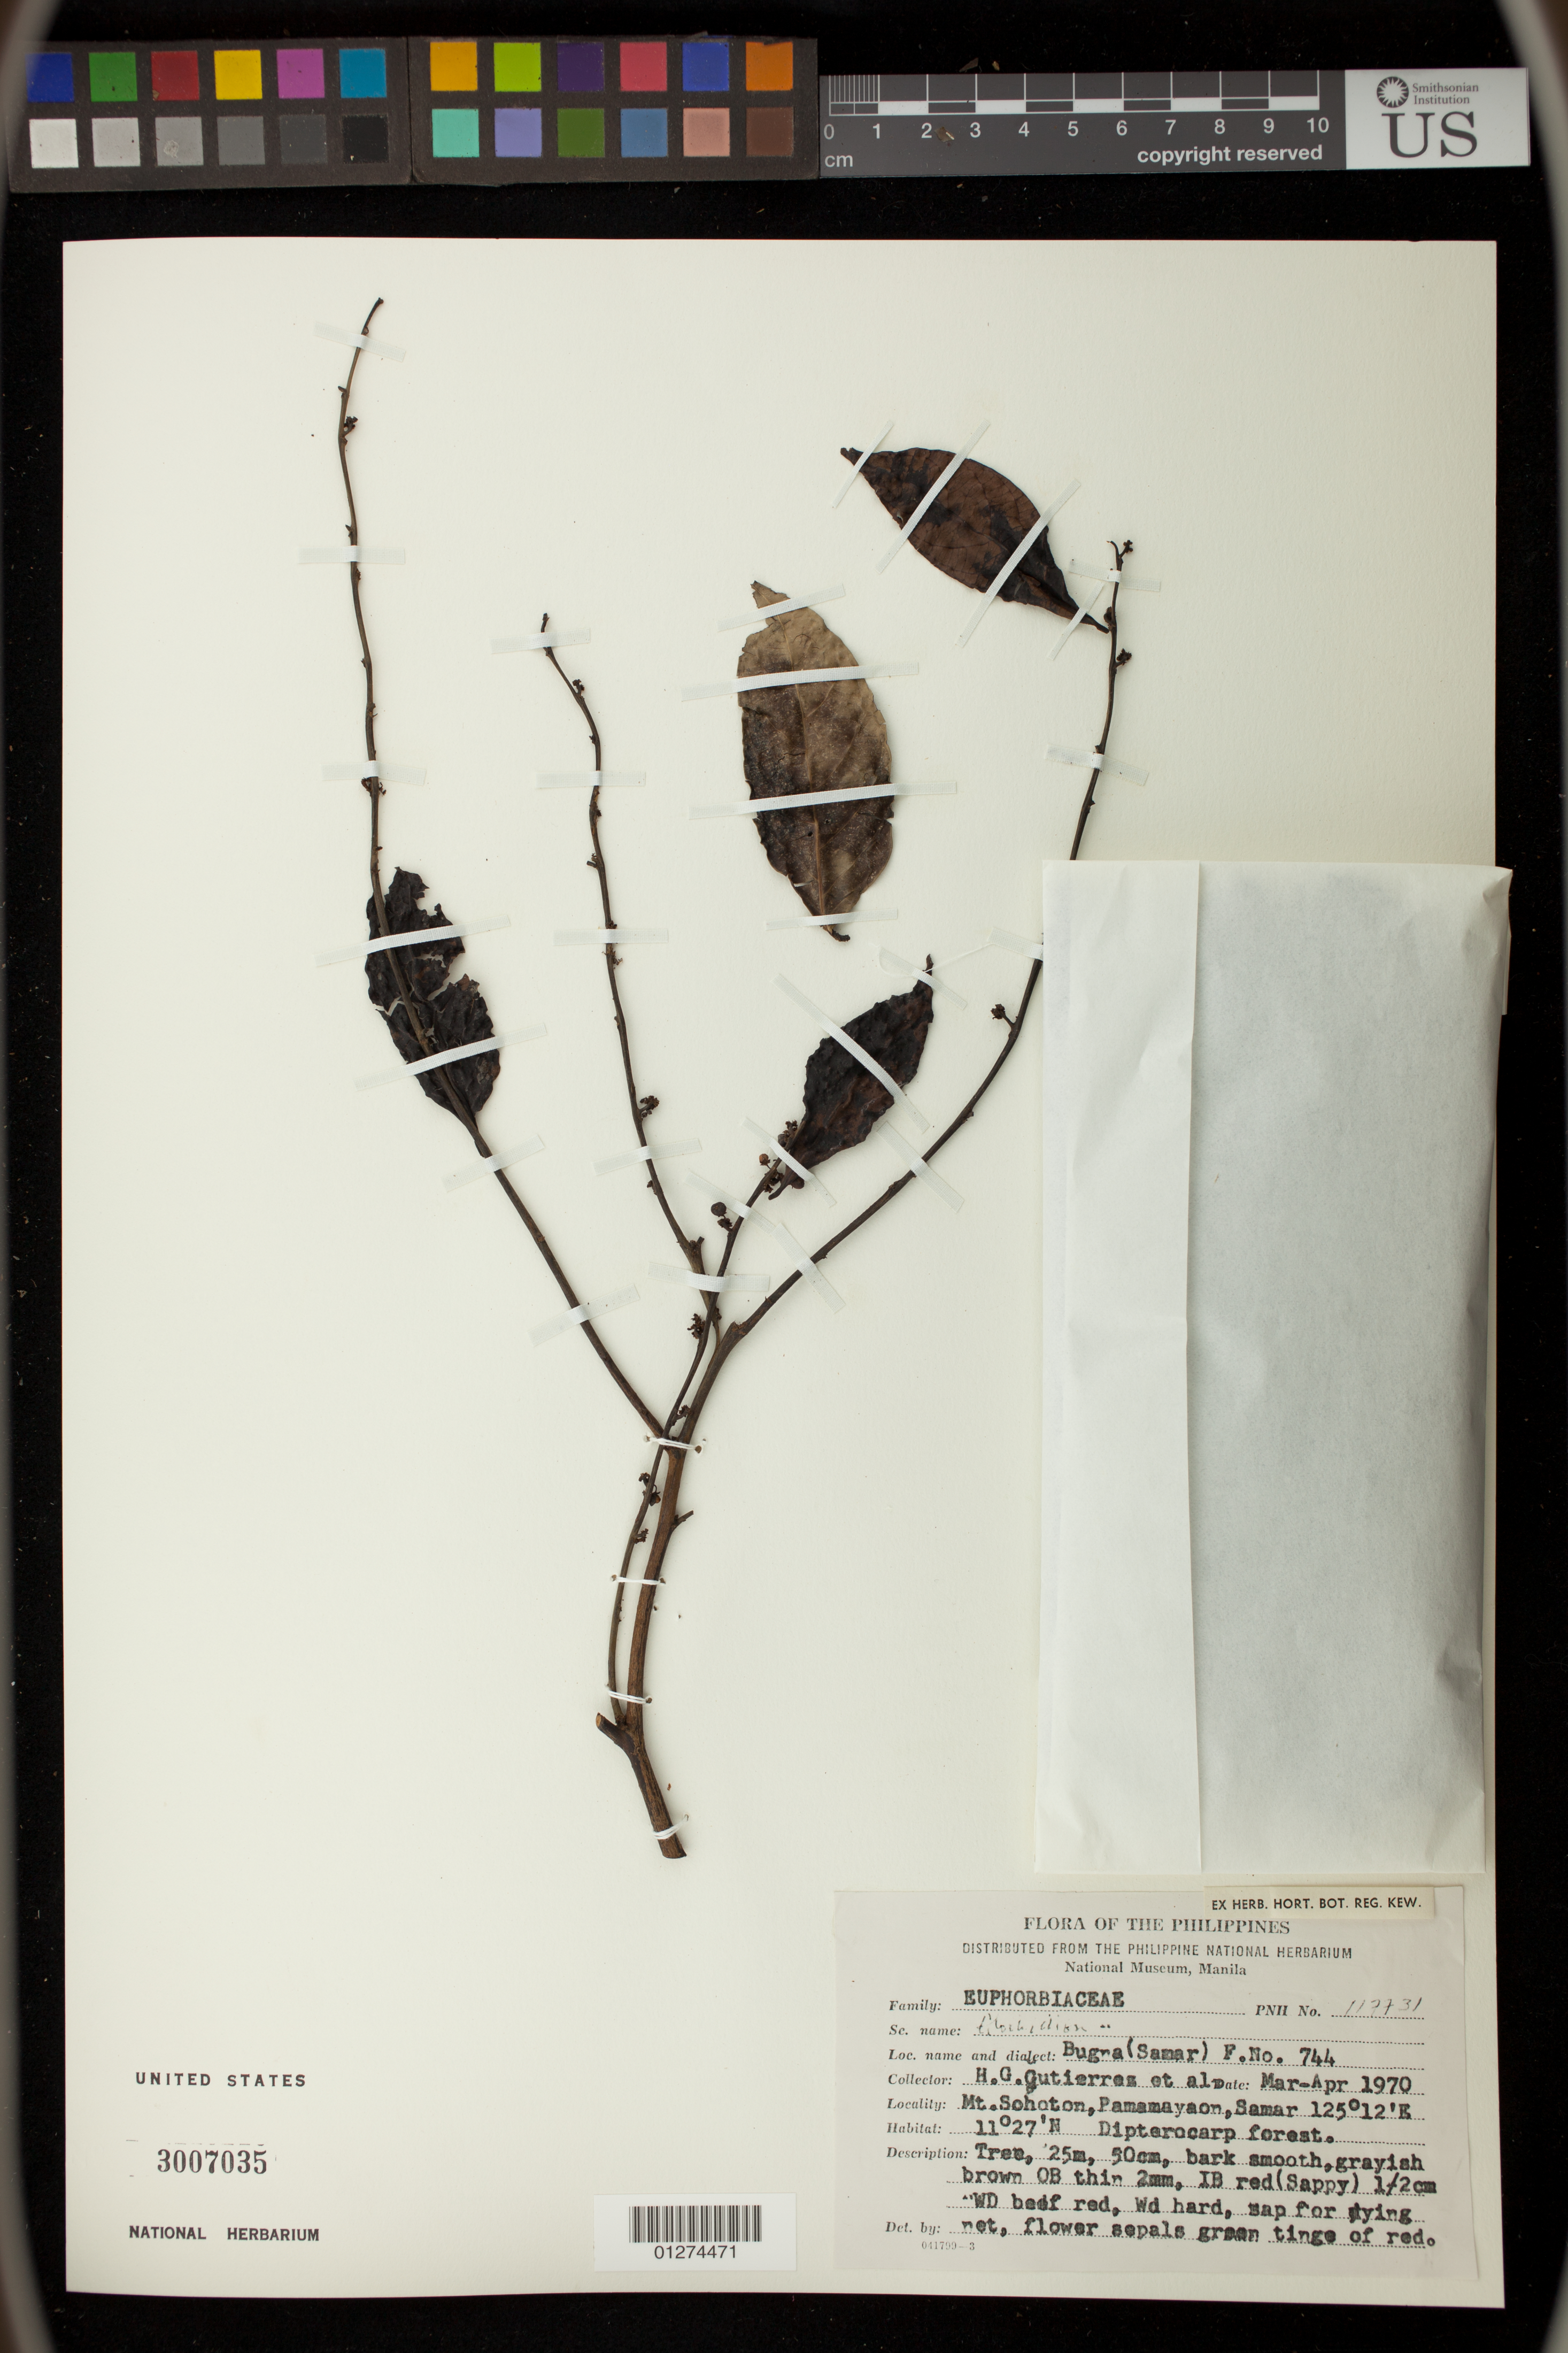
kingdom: Plantae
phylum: Tracheophyta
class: Magnoliopsida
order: Malpighiales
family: Phyllanthaceae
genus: Glochidion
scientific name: Glochidion sp.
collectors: H. Gutierrez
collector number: PNH 117731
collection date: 1970-03/1970-04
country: Philippines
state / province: Eastern Visayas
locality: Mt. Sohoton, Pamamayaon, Samar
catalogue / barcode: US 3007035